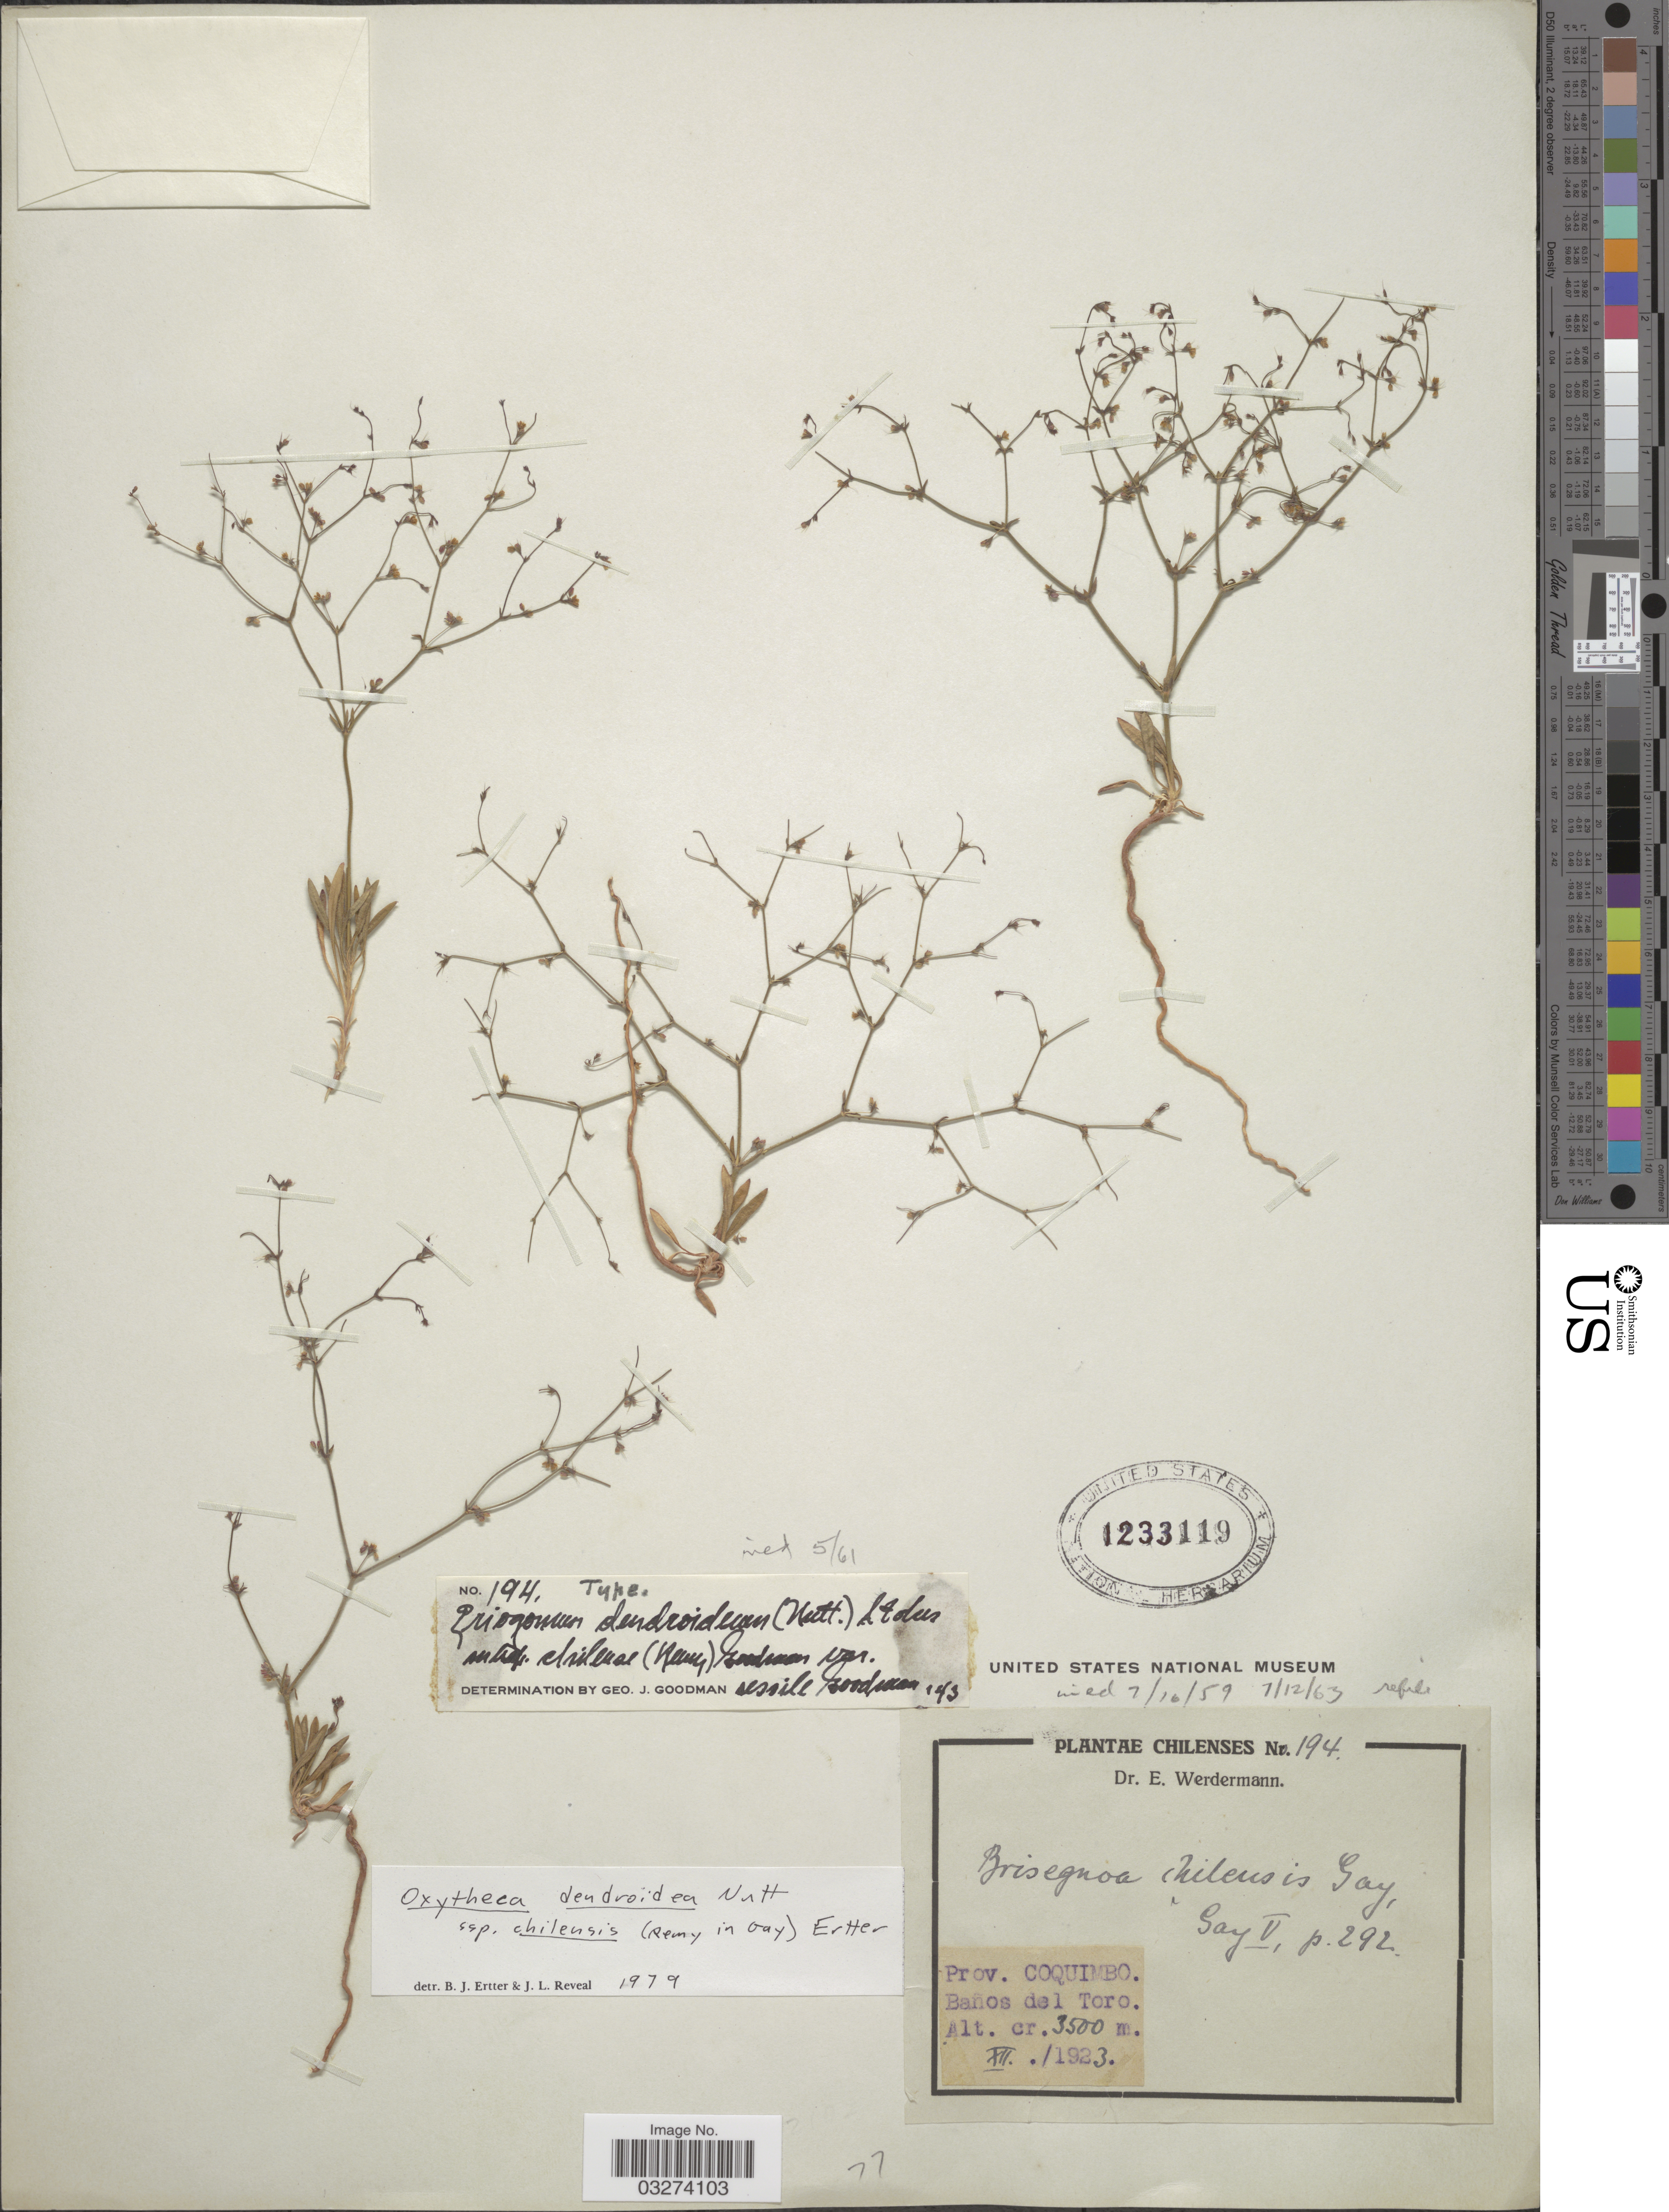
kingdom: Plantae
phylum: Tracheophyta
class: Magnoliopsida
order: Caryophyllales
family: Polygonaceae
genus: Oxytheca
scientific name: Oxytheca dendroidea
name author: Nutt.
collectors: E. Werdermann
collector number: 194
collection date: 1923-12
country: Chile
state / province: Coquimbo (IV)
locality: Baños del Toro.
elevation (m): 3500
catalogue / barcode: US 1233119